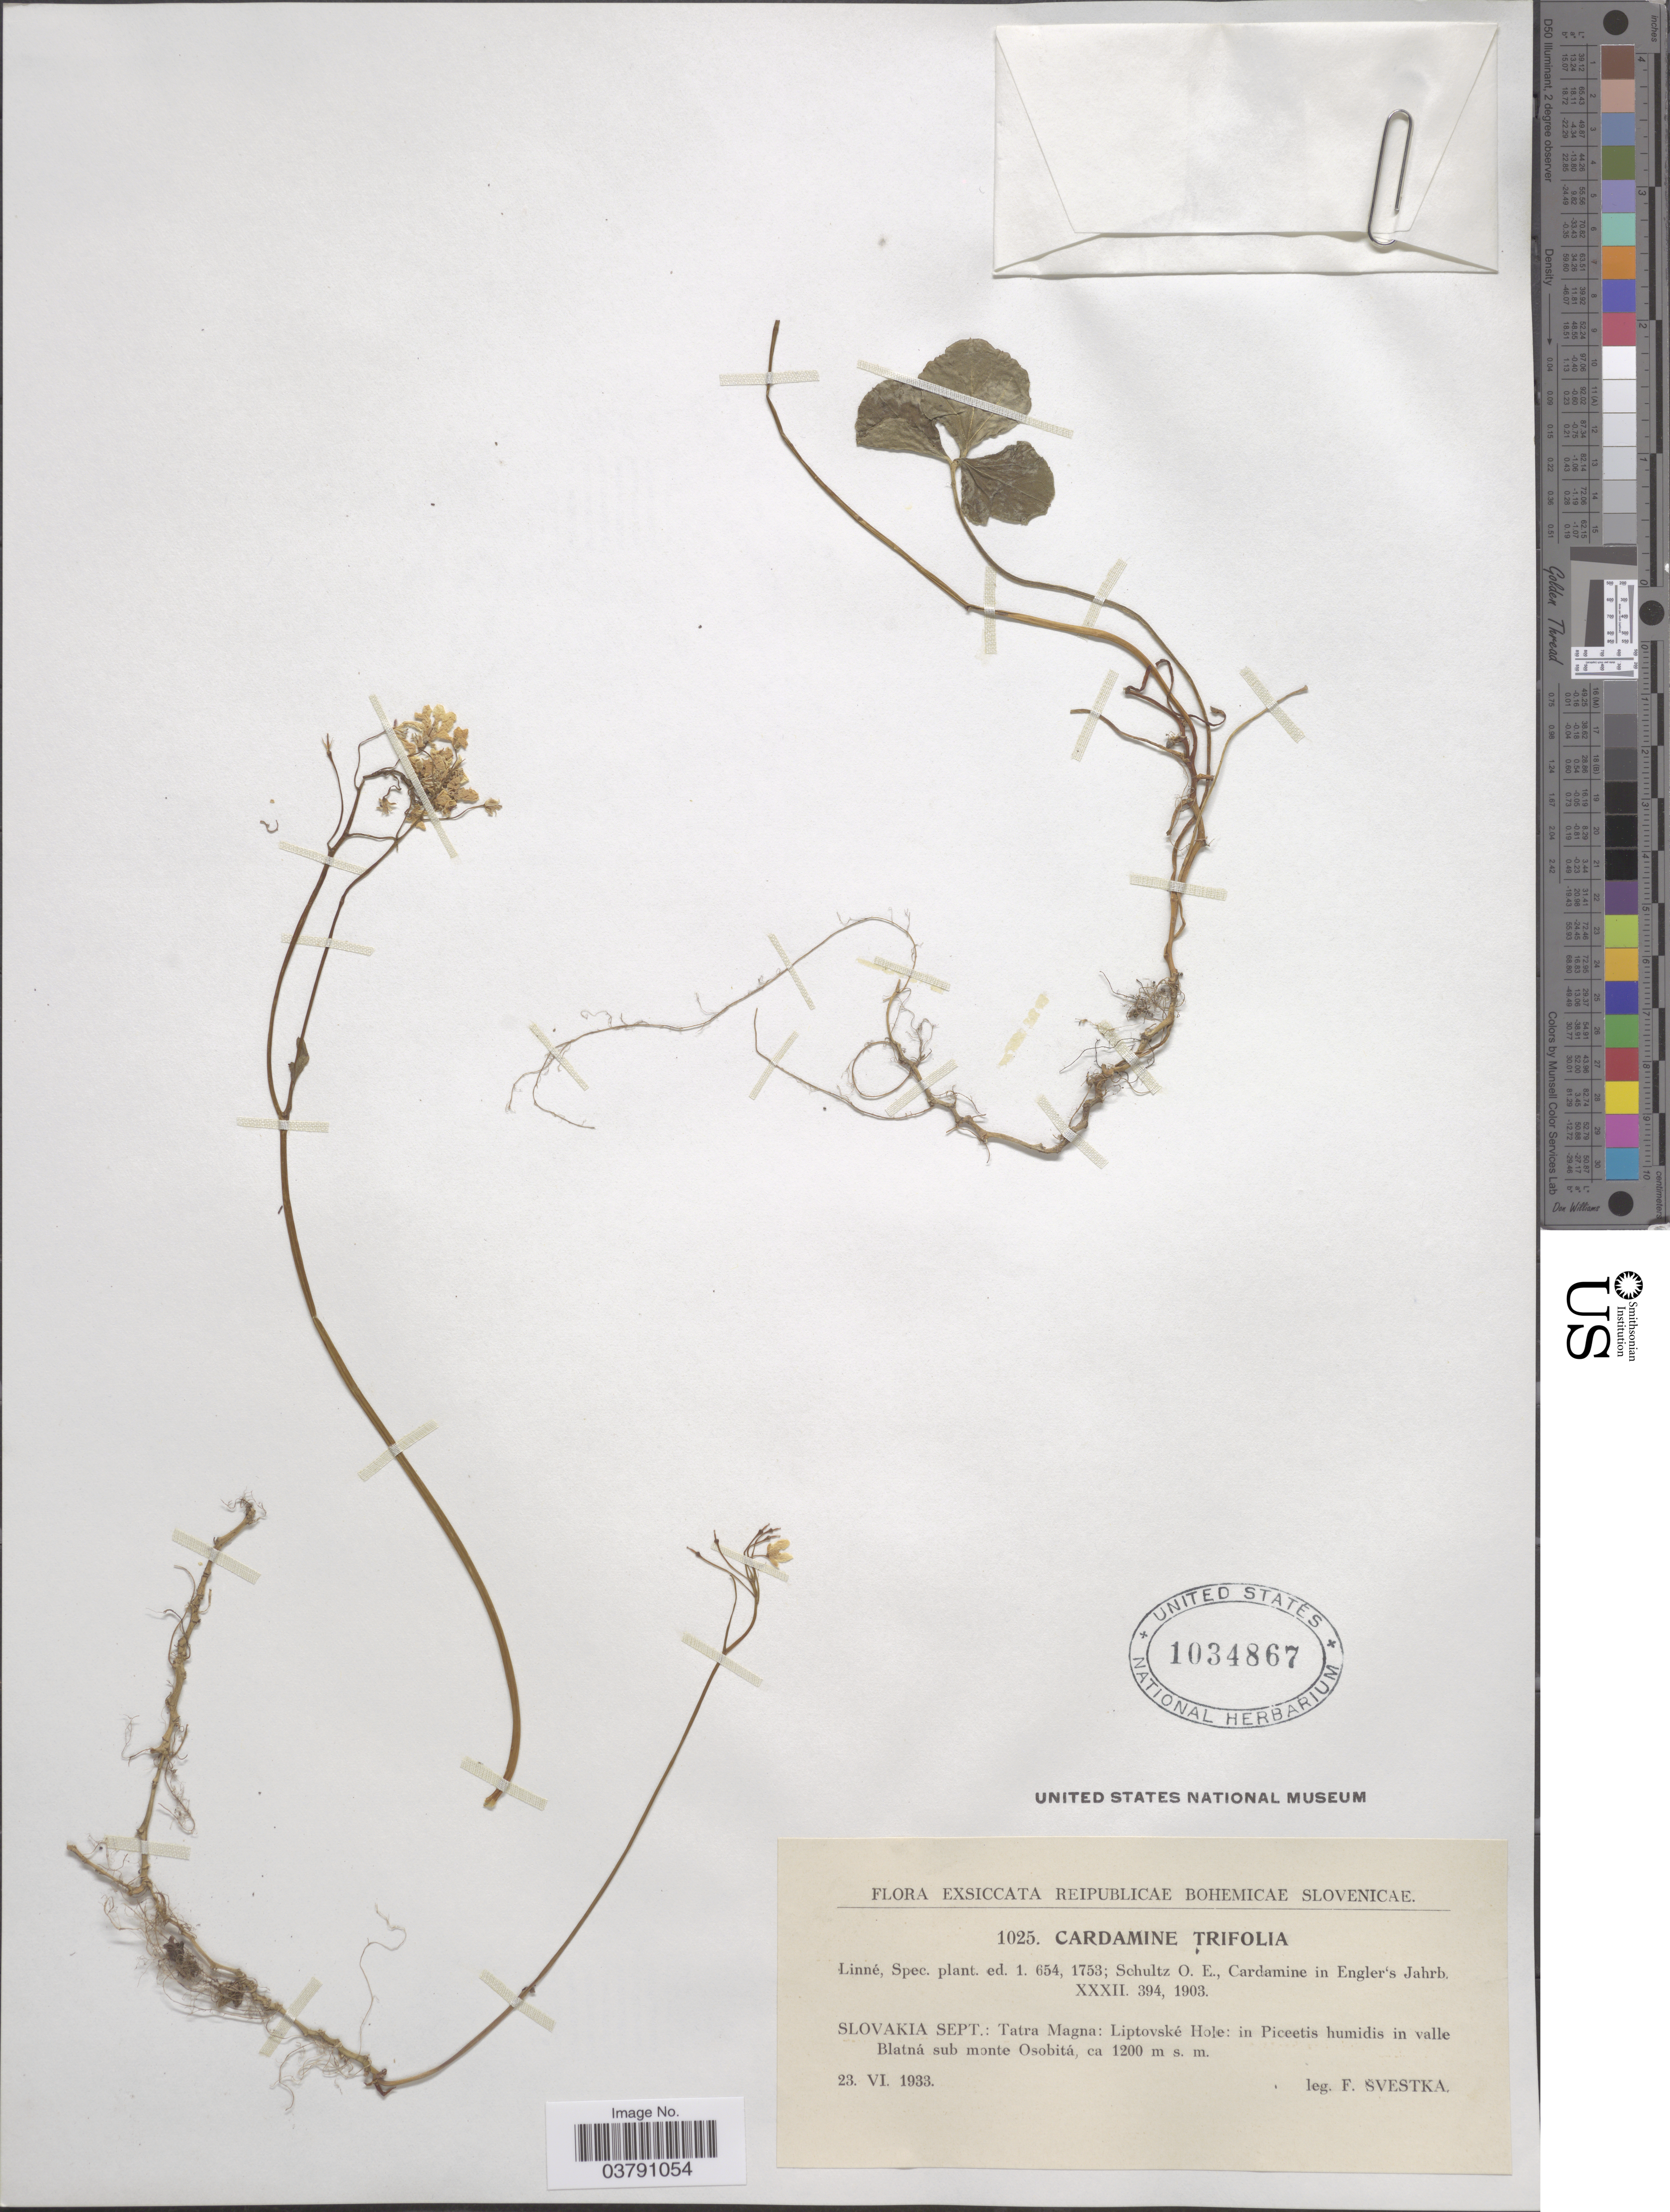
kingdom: Plantae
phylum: Tracheophyta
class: Magnoliopsida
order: Brassicales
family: Brassicaceae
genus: Cardamine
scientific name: Cardamine trifolia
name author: L.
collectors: F. Svestka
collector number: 1025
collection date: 1933-06-23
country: Slovakia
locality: Slovakia Sept.: Tatra Magna: Liptovské Hole: in Piceetis humidis in valle Blatná sub monte Osobitá.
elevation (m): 1200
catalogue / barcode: US 1034867